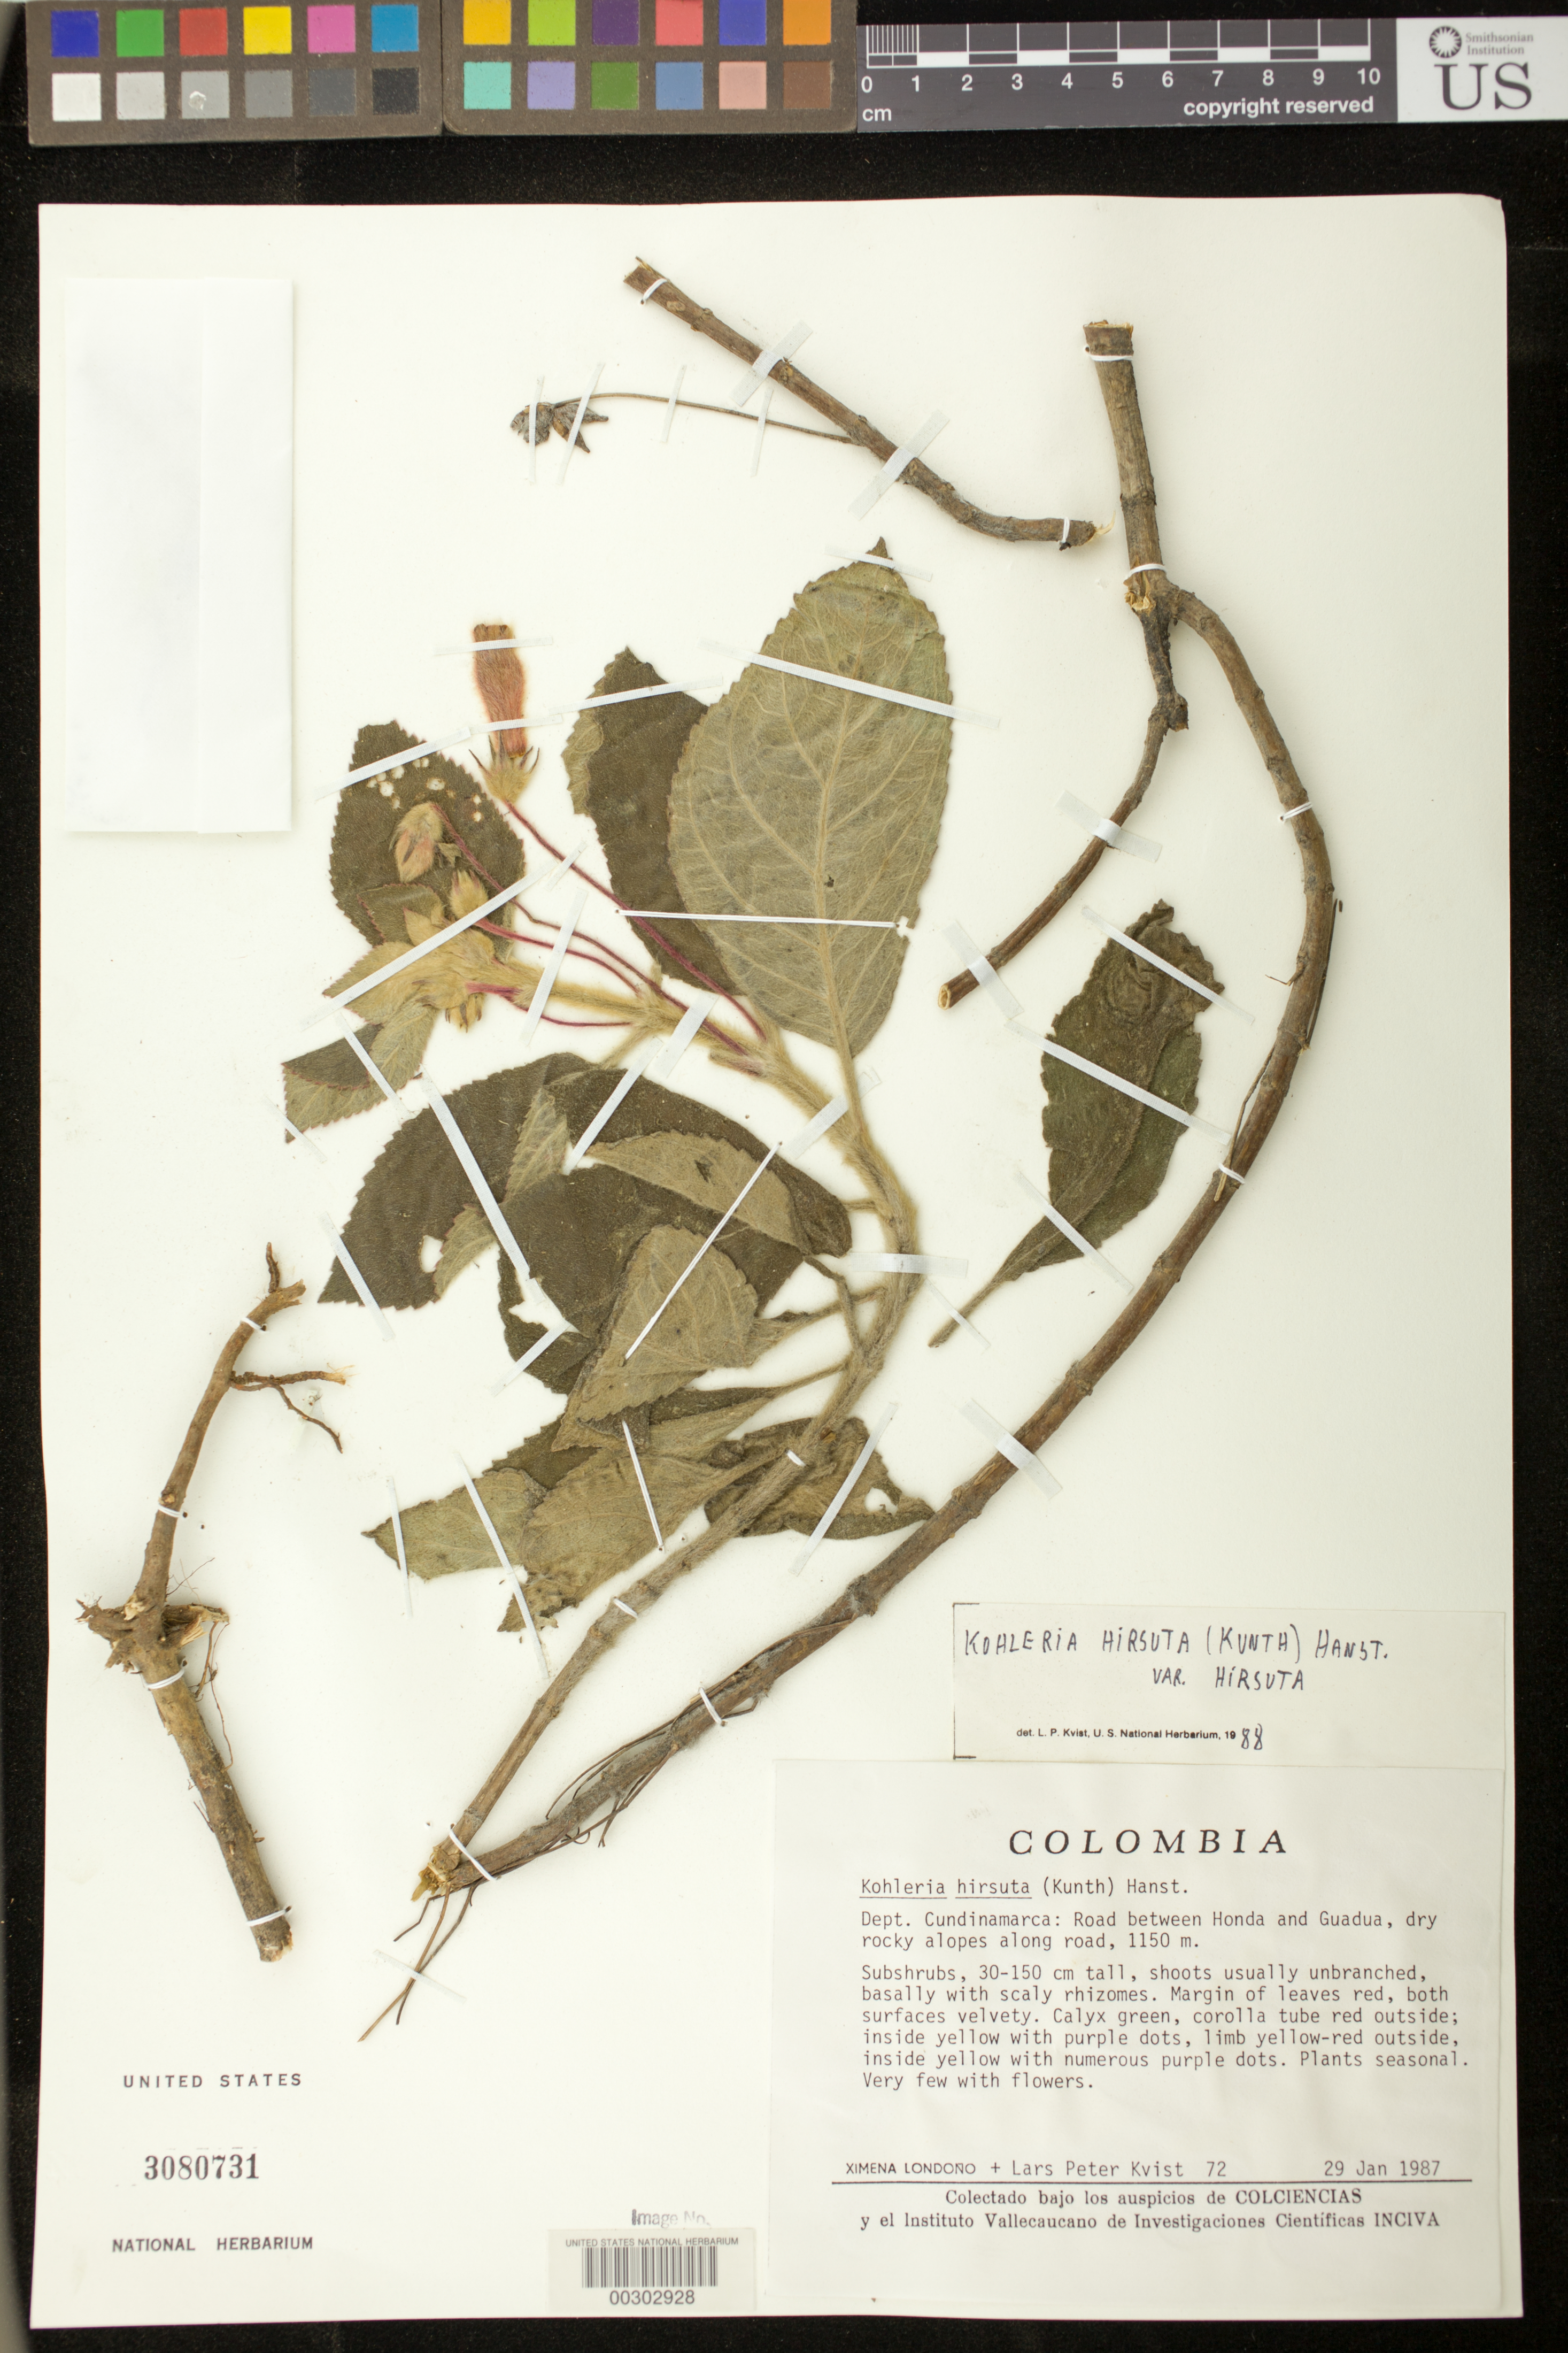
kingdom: Plantae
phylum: Tracheophyta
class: Magnoliopsida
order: Lamiales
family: Gesneriaceae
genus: Kohleria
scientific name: Kohleria hirsuta var. hirsuta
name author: (Kunth) Regel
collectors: X. Londoño & L. P. Kvist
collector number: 72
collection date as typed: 29 Jan 1987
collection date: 1987-01-29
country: Colombia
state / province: Cundinamarca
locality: Road between Honda and Guadua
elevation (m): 1150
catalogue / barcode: US 3080731